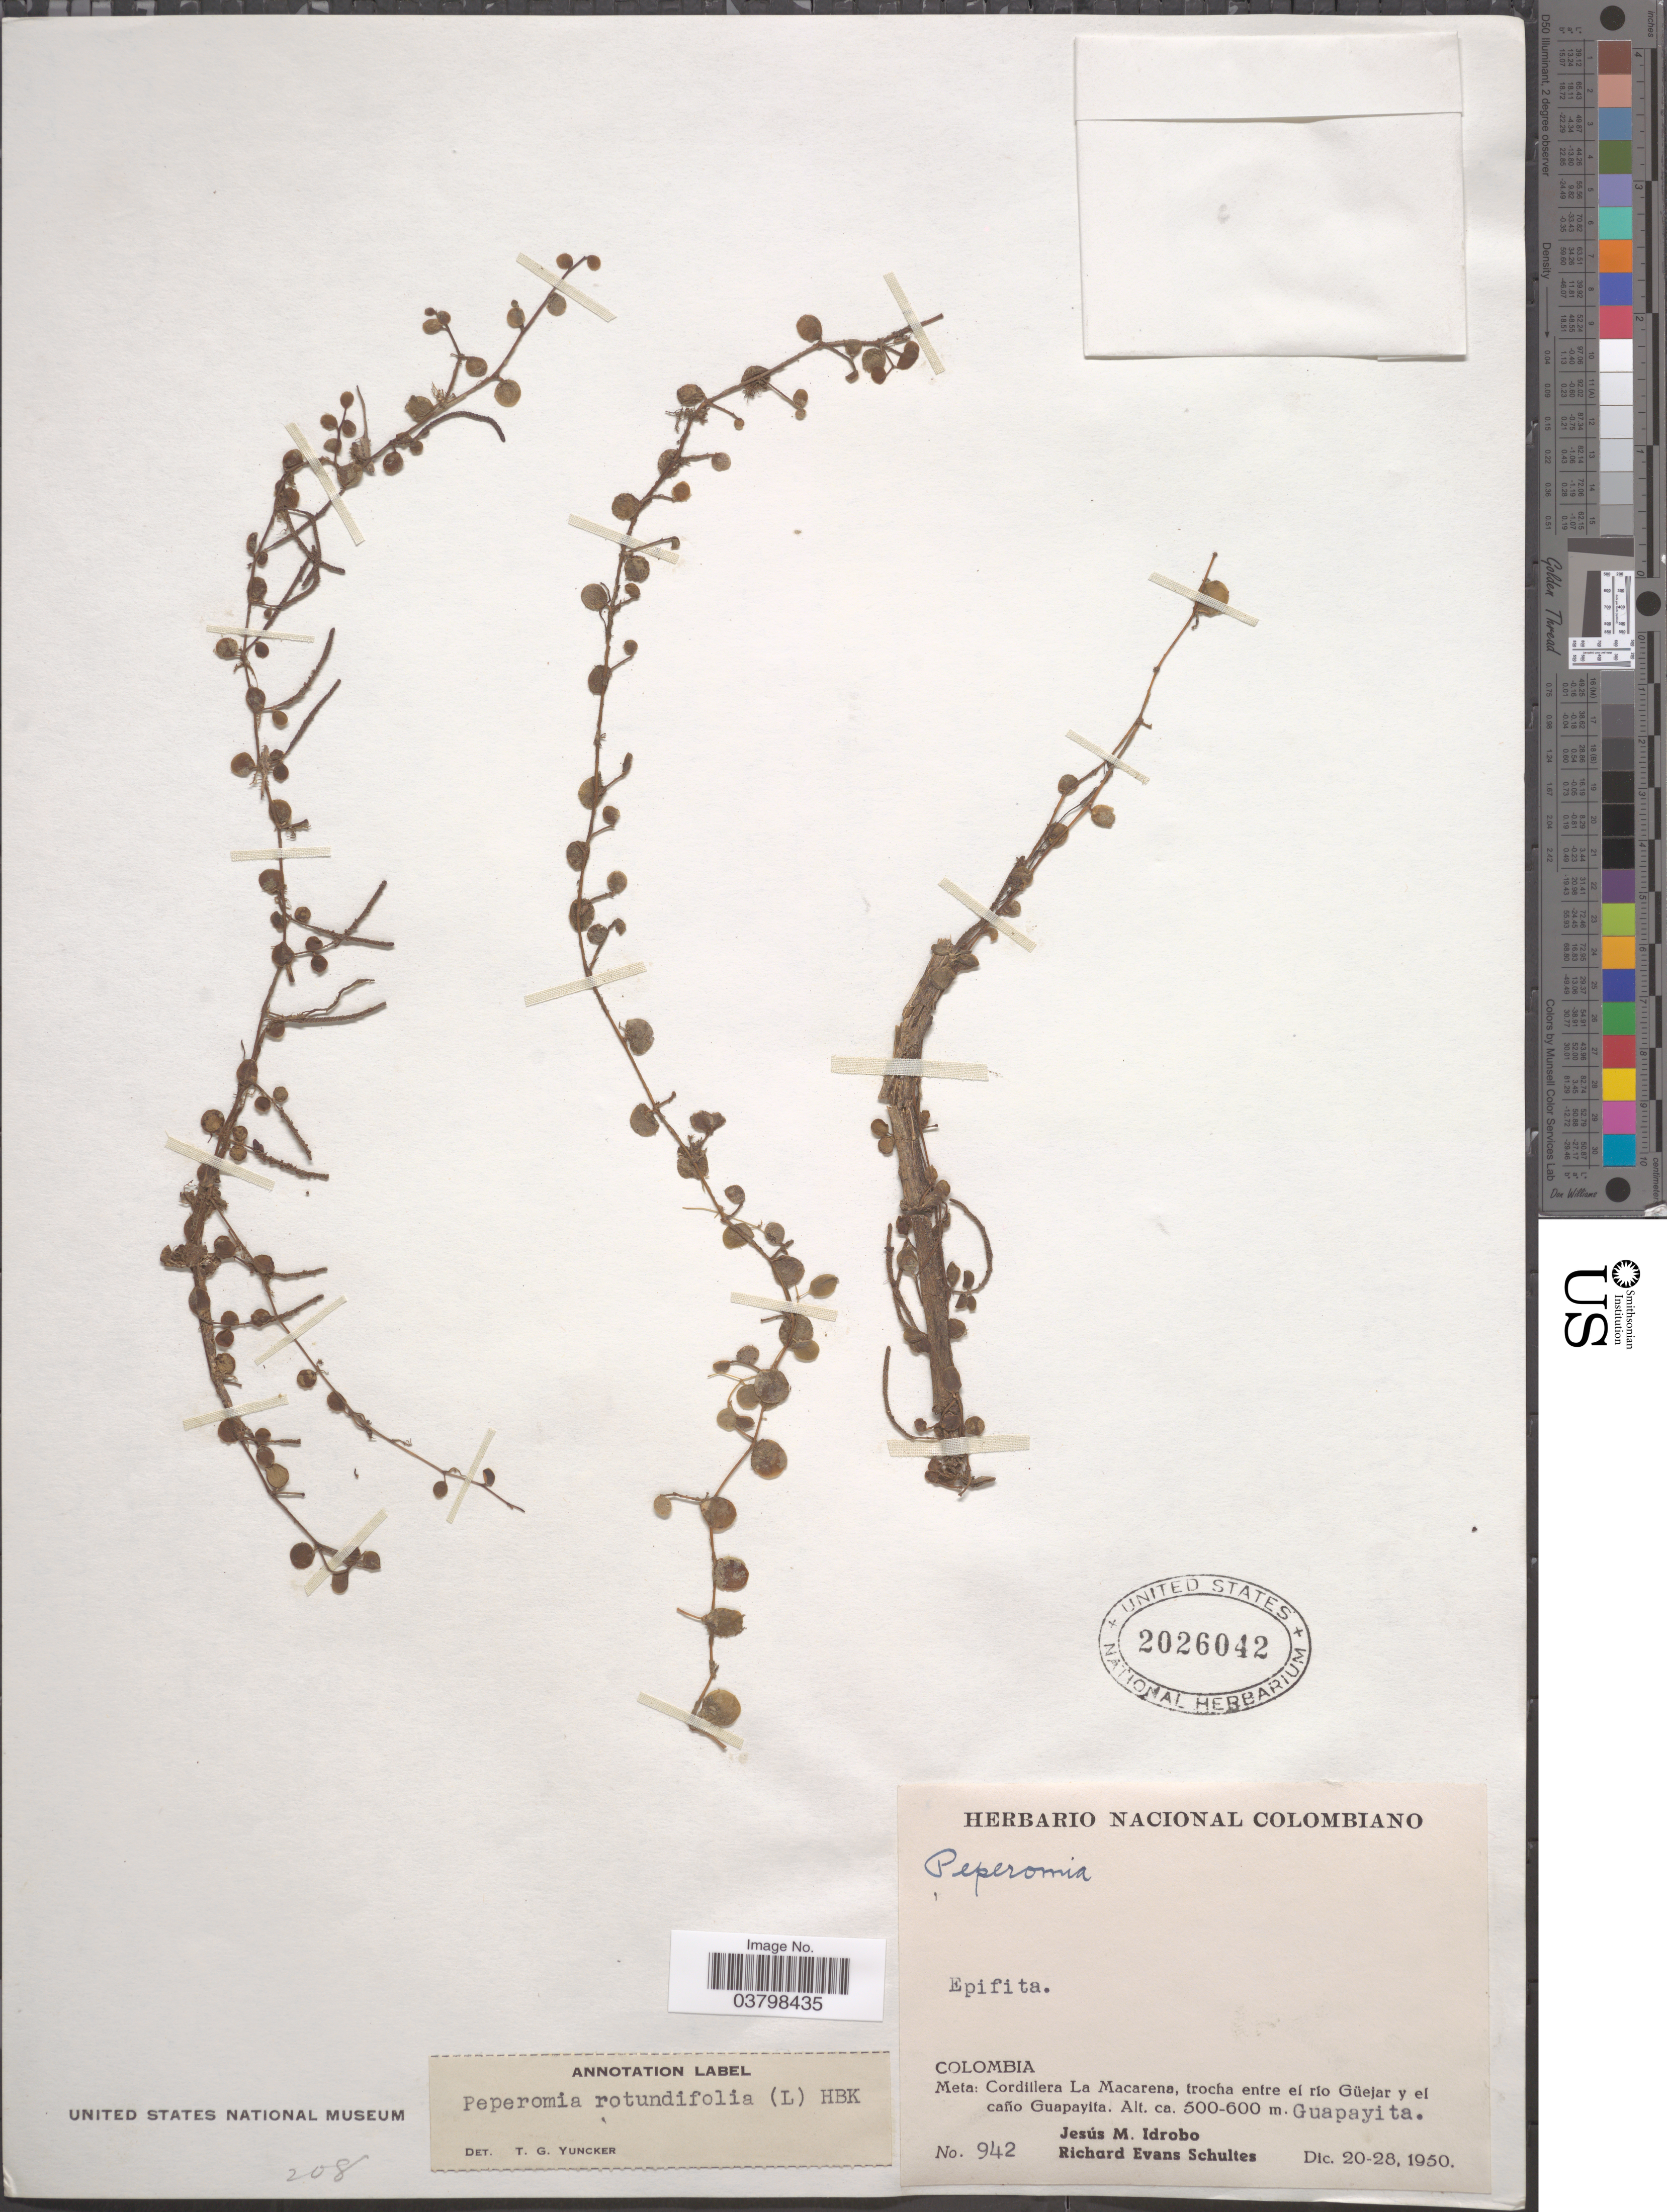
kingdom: Plantae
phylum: Tracheophyta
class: Magnoliopsida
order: Piperales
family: Piperaceae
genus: Peperomia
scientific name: Peperomia rotundifolia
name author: (L.) Kunth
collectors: J. M. Idrobo & R. E. Schultes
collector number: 942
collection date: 1950-12-20/1950-12-28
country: Colombia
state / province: Meta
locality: Cordillera La Macarena, trocha entre el río Güejar y el caño Guapayita. Guapayita.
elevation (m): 500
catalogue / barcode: US 2026042